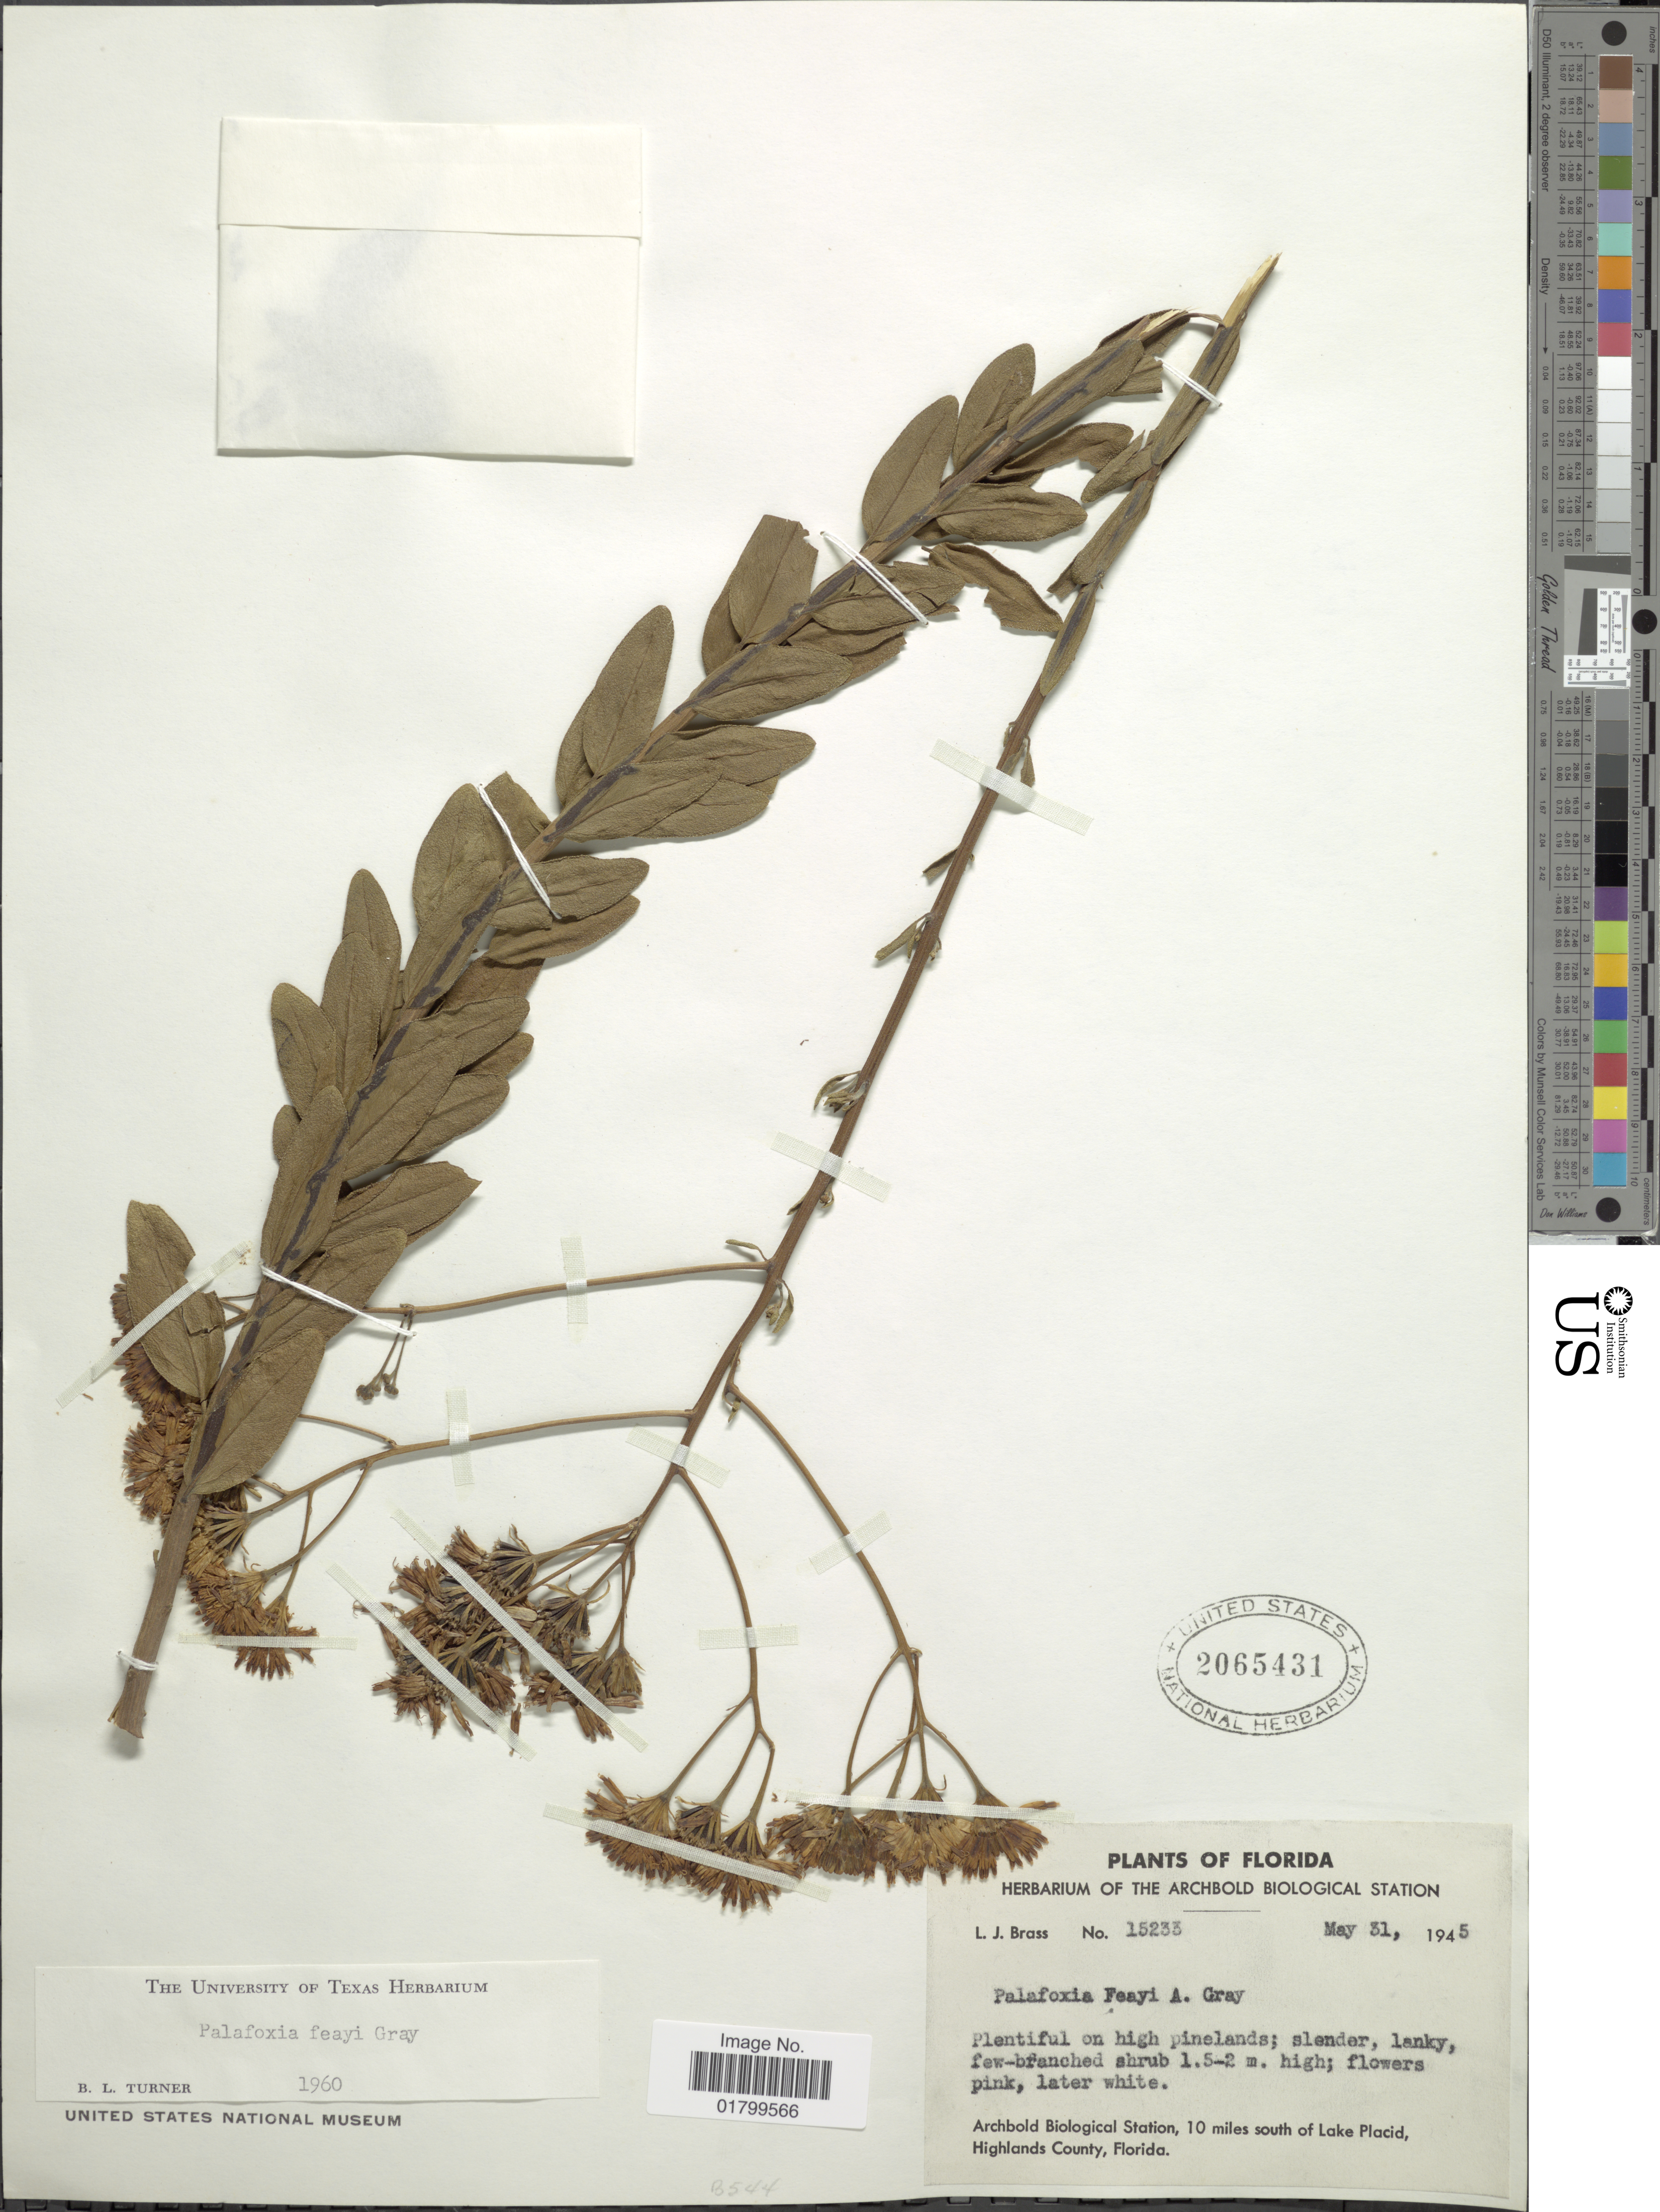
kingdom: Plantae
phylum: Tracheophyta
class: Magnoliopsida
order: Asterales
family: Asteraceae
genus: Palafoxia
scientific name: Palafoxia feayi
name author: A. Gray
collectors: L. J. Brass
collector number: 15233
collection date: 1945-05-31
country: United States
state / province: Florida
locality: Arcjbold Biological Station, 10 miles south of Lake Placid, Highlands County, Florida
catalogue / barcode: US 2065431